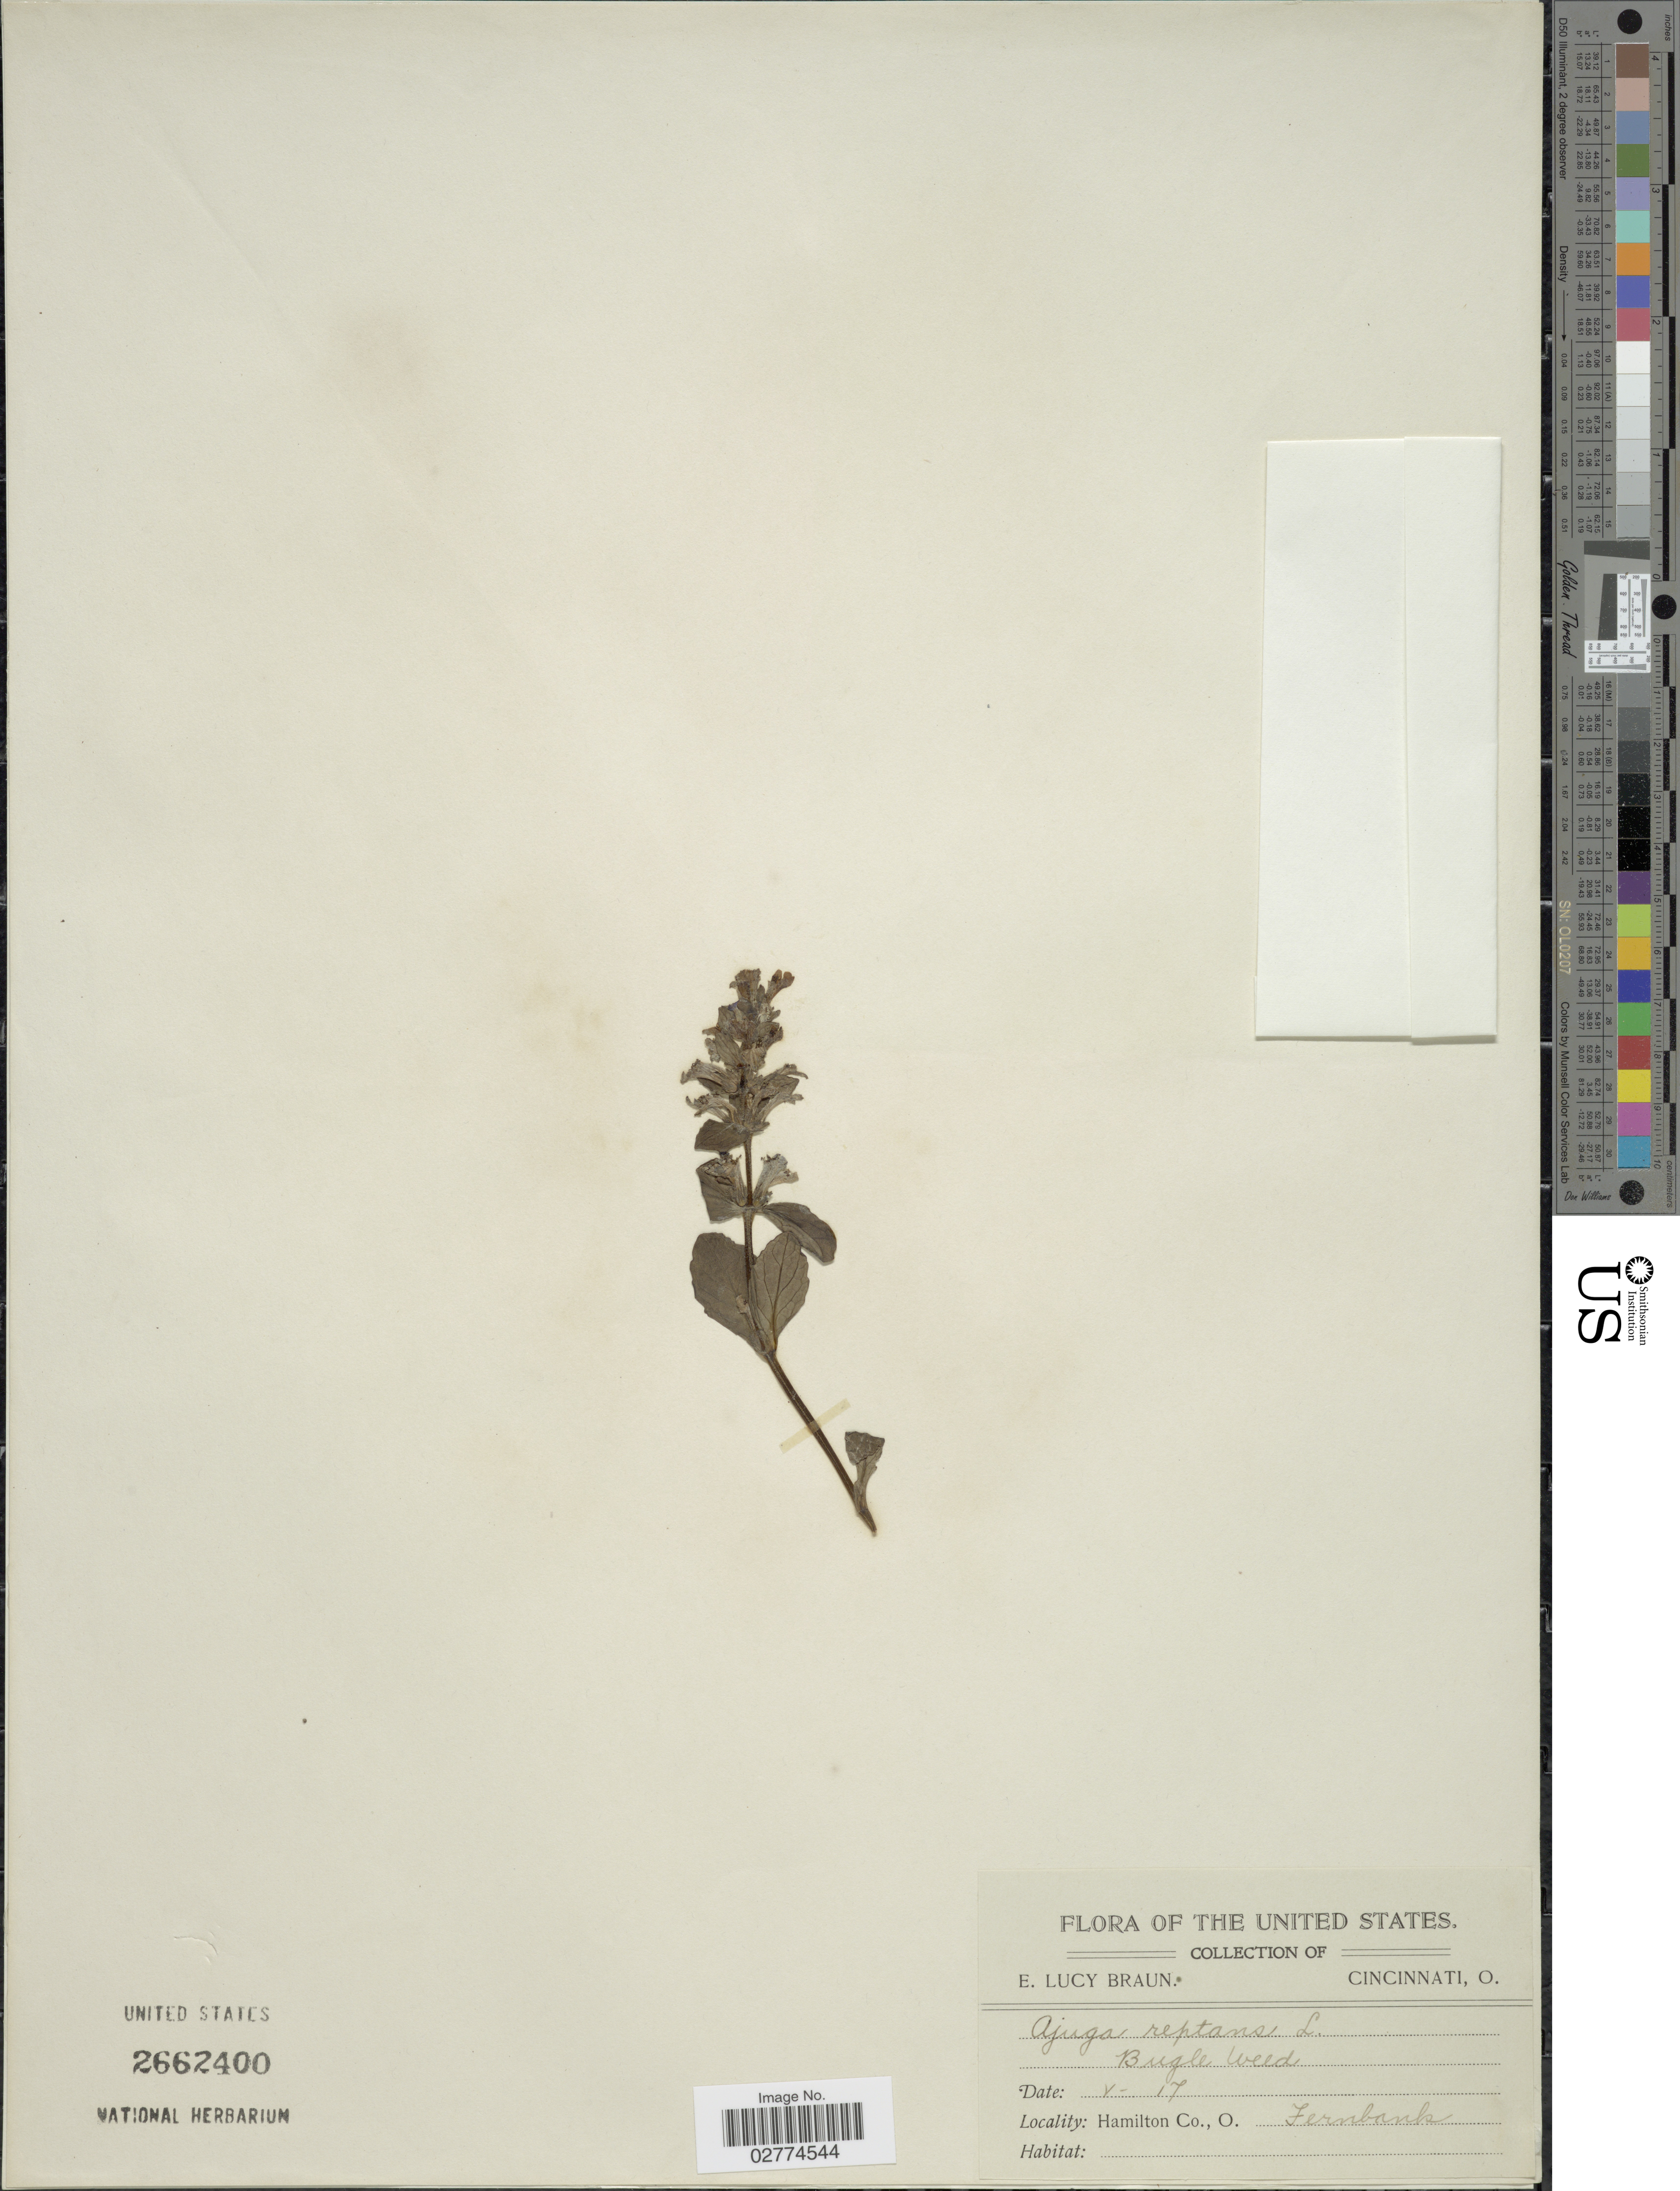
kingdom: Plantae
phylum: Tracheophyta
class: Magnoliopsida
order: Lamiales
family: Lamiaceae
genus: Ajuga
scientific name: Ajuga reptans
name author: L.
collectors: E. L. Braun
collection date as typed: Transcribed d/m/y: /5/17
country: United States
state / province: Ohio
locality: Hamilton Co., Fernbank.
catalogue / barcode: US 2662400